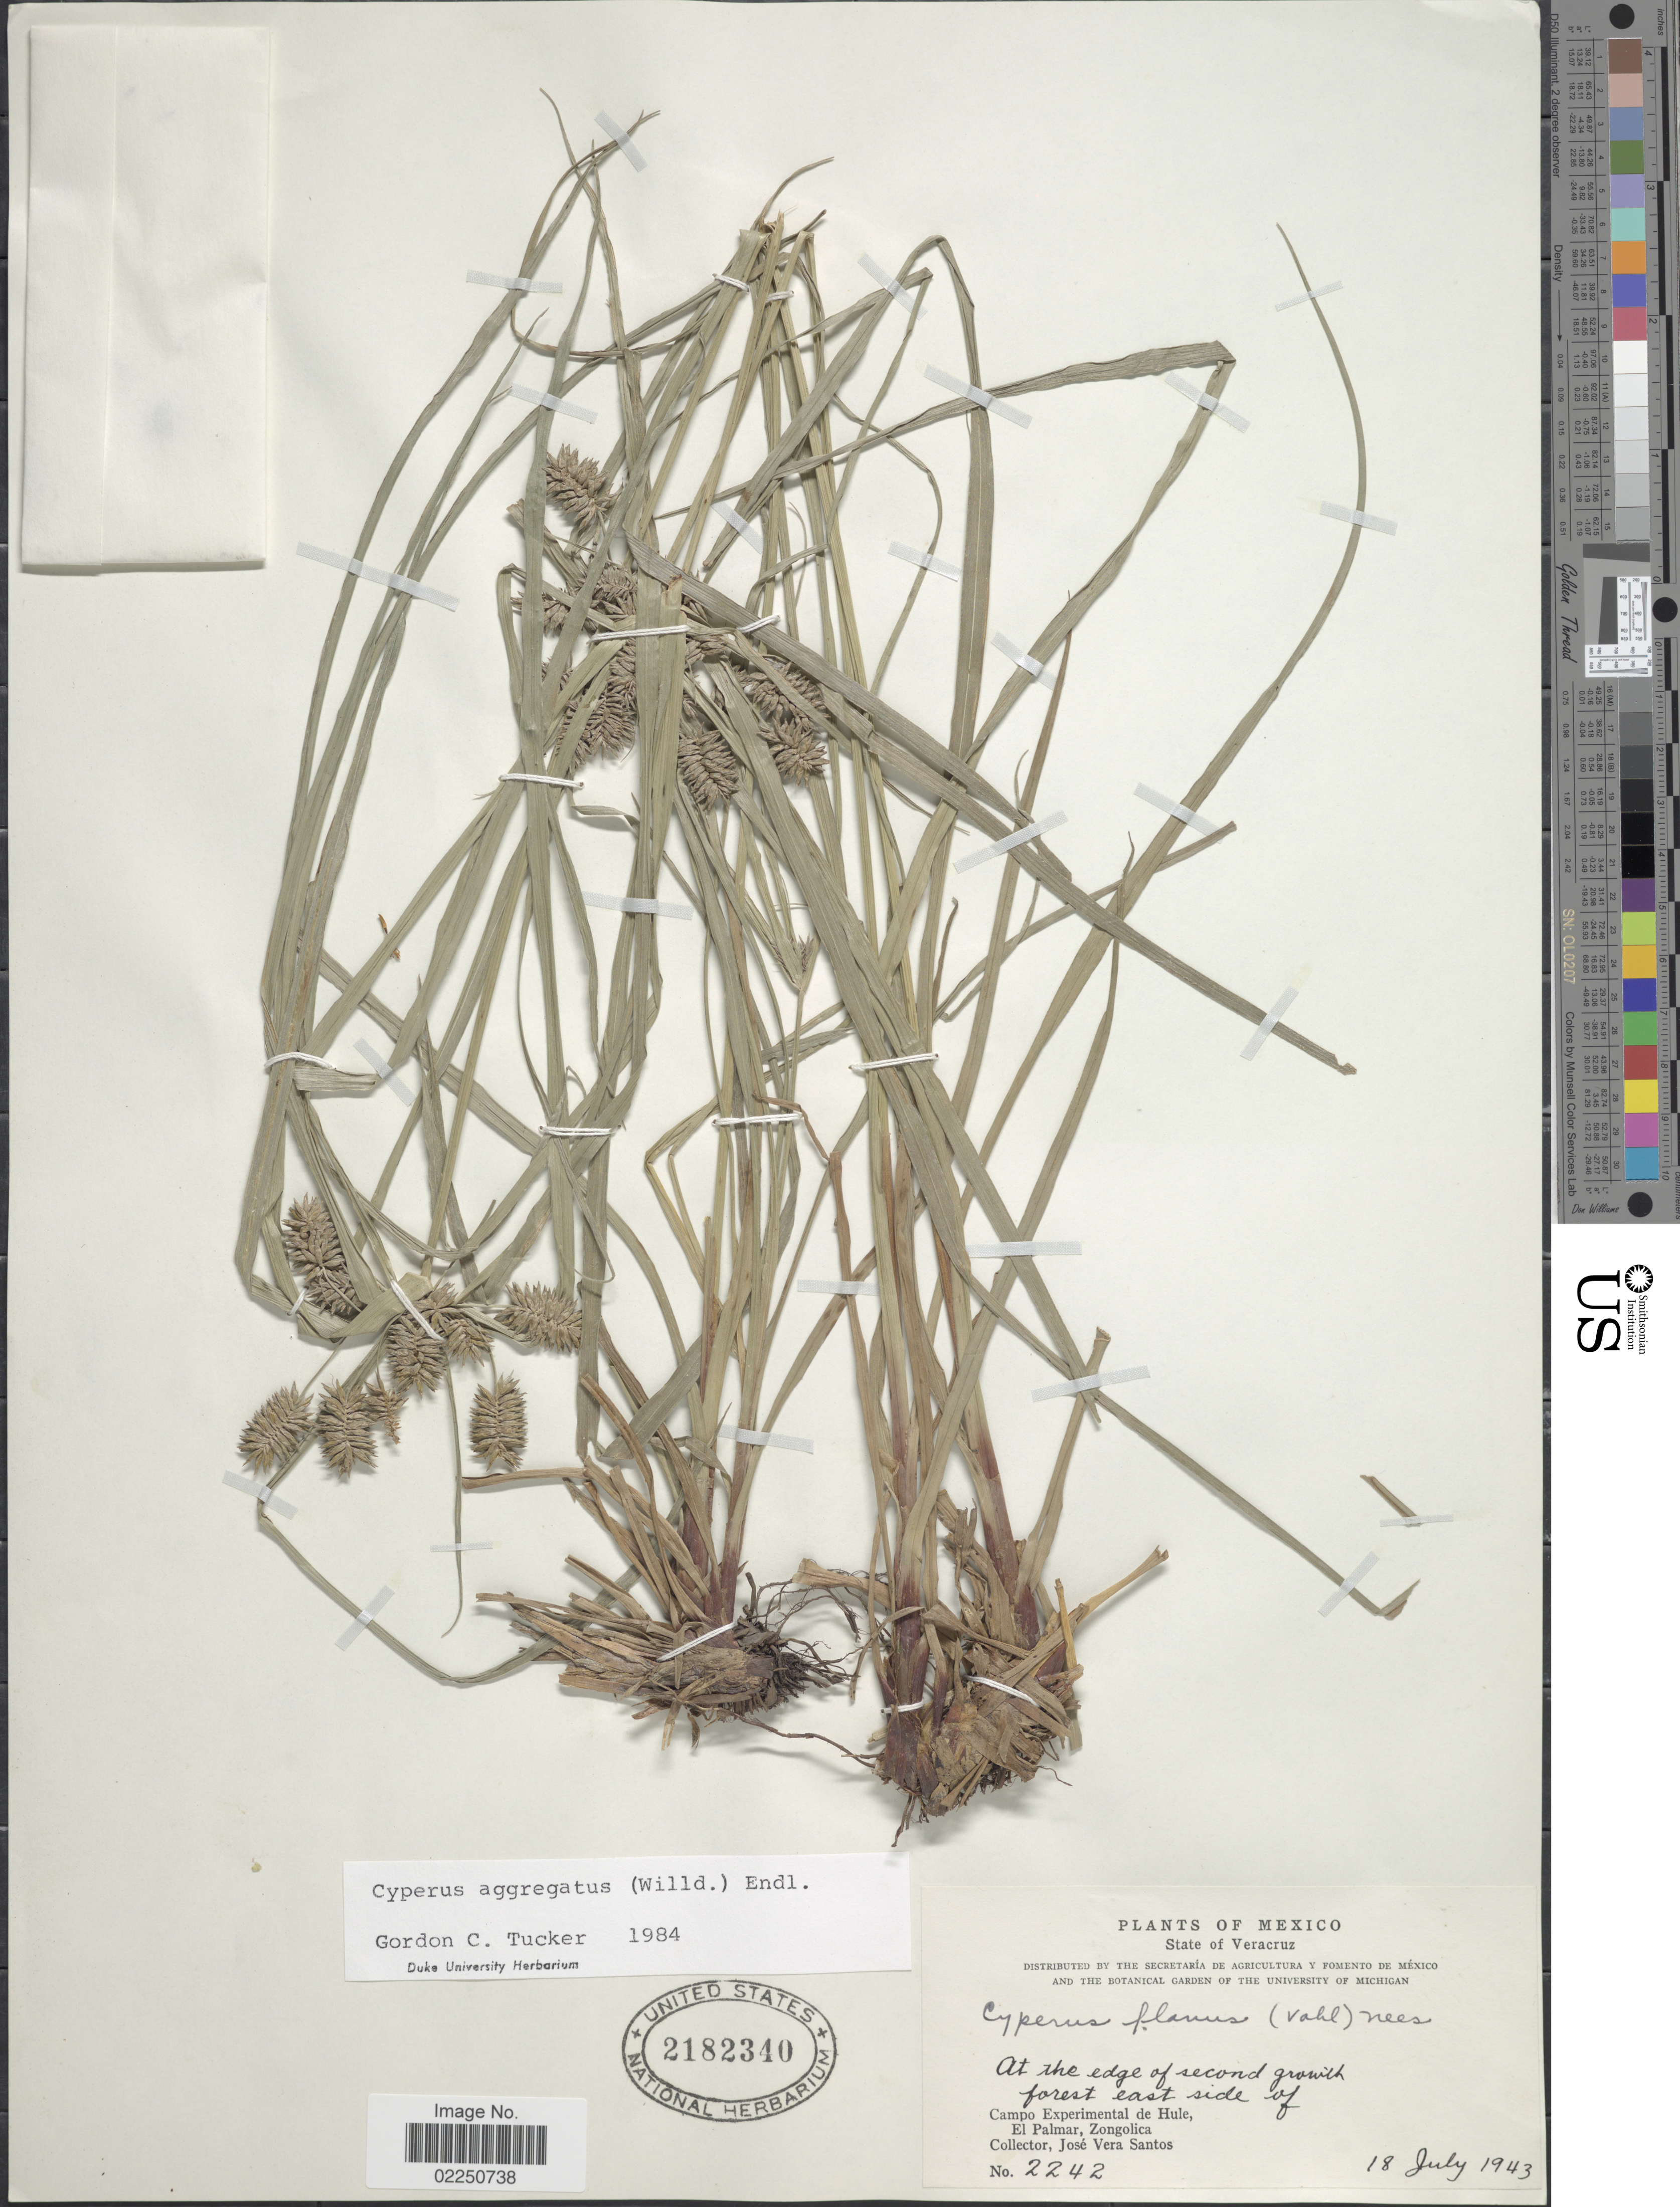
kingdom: Plantae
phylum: Tracheophyta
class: Liliopsida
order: Poales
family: Cyperaceae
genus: Cyperus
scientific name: Cyperus aggregatus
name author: (Willd.) Endl.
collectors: J. Santos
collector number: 2242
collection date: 1943-07-18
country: Mexico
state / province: Veracruz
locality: State of Veracruz. Forest east side of Campo Experimental de Hule, El Palmar, Zongolica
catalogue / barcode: US 2182340